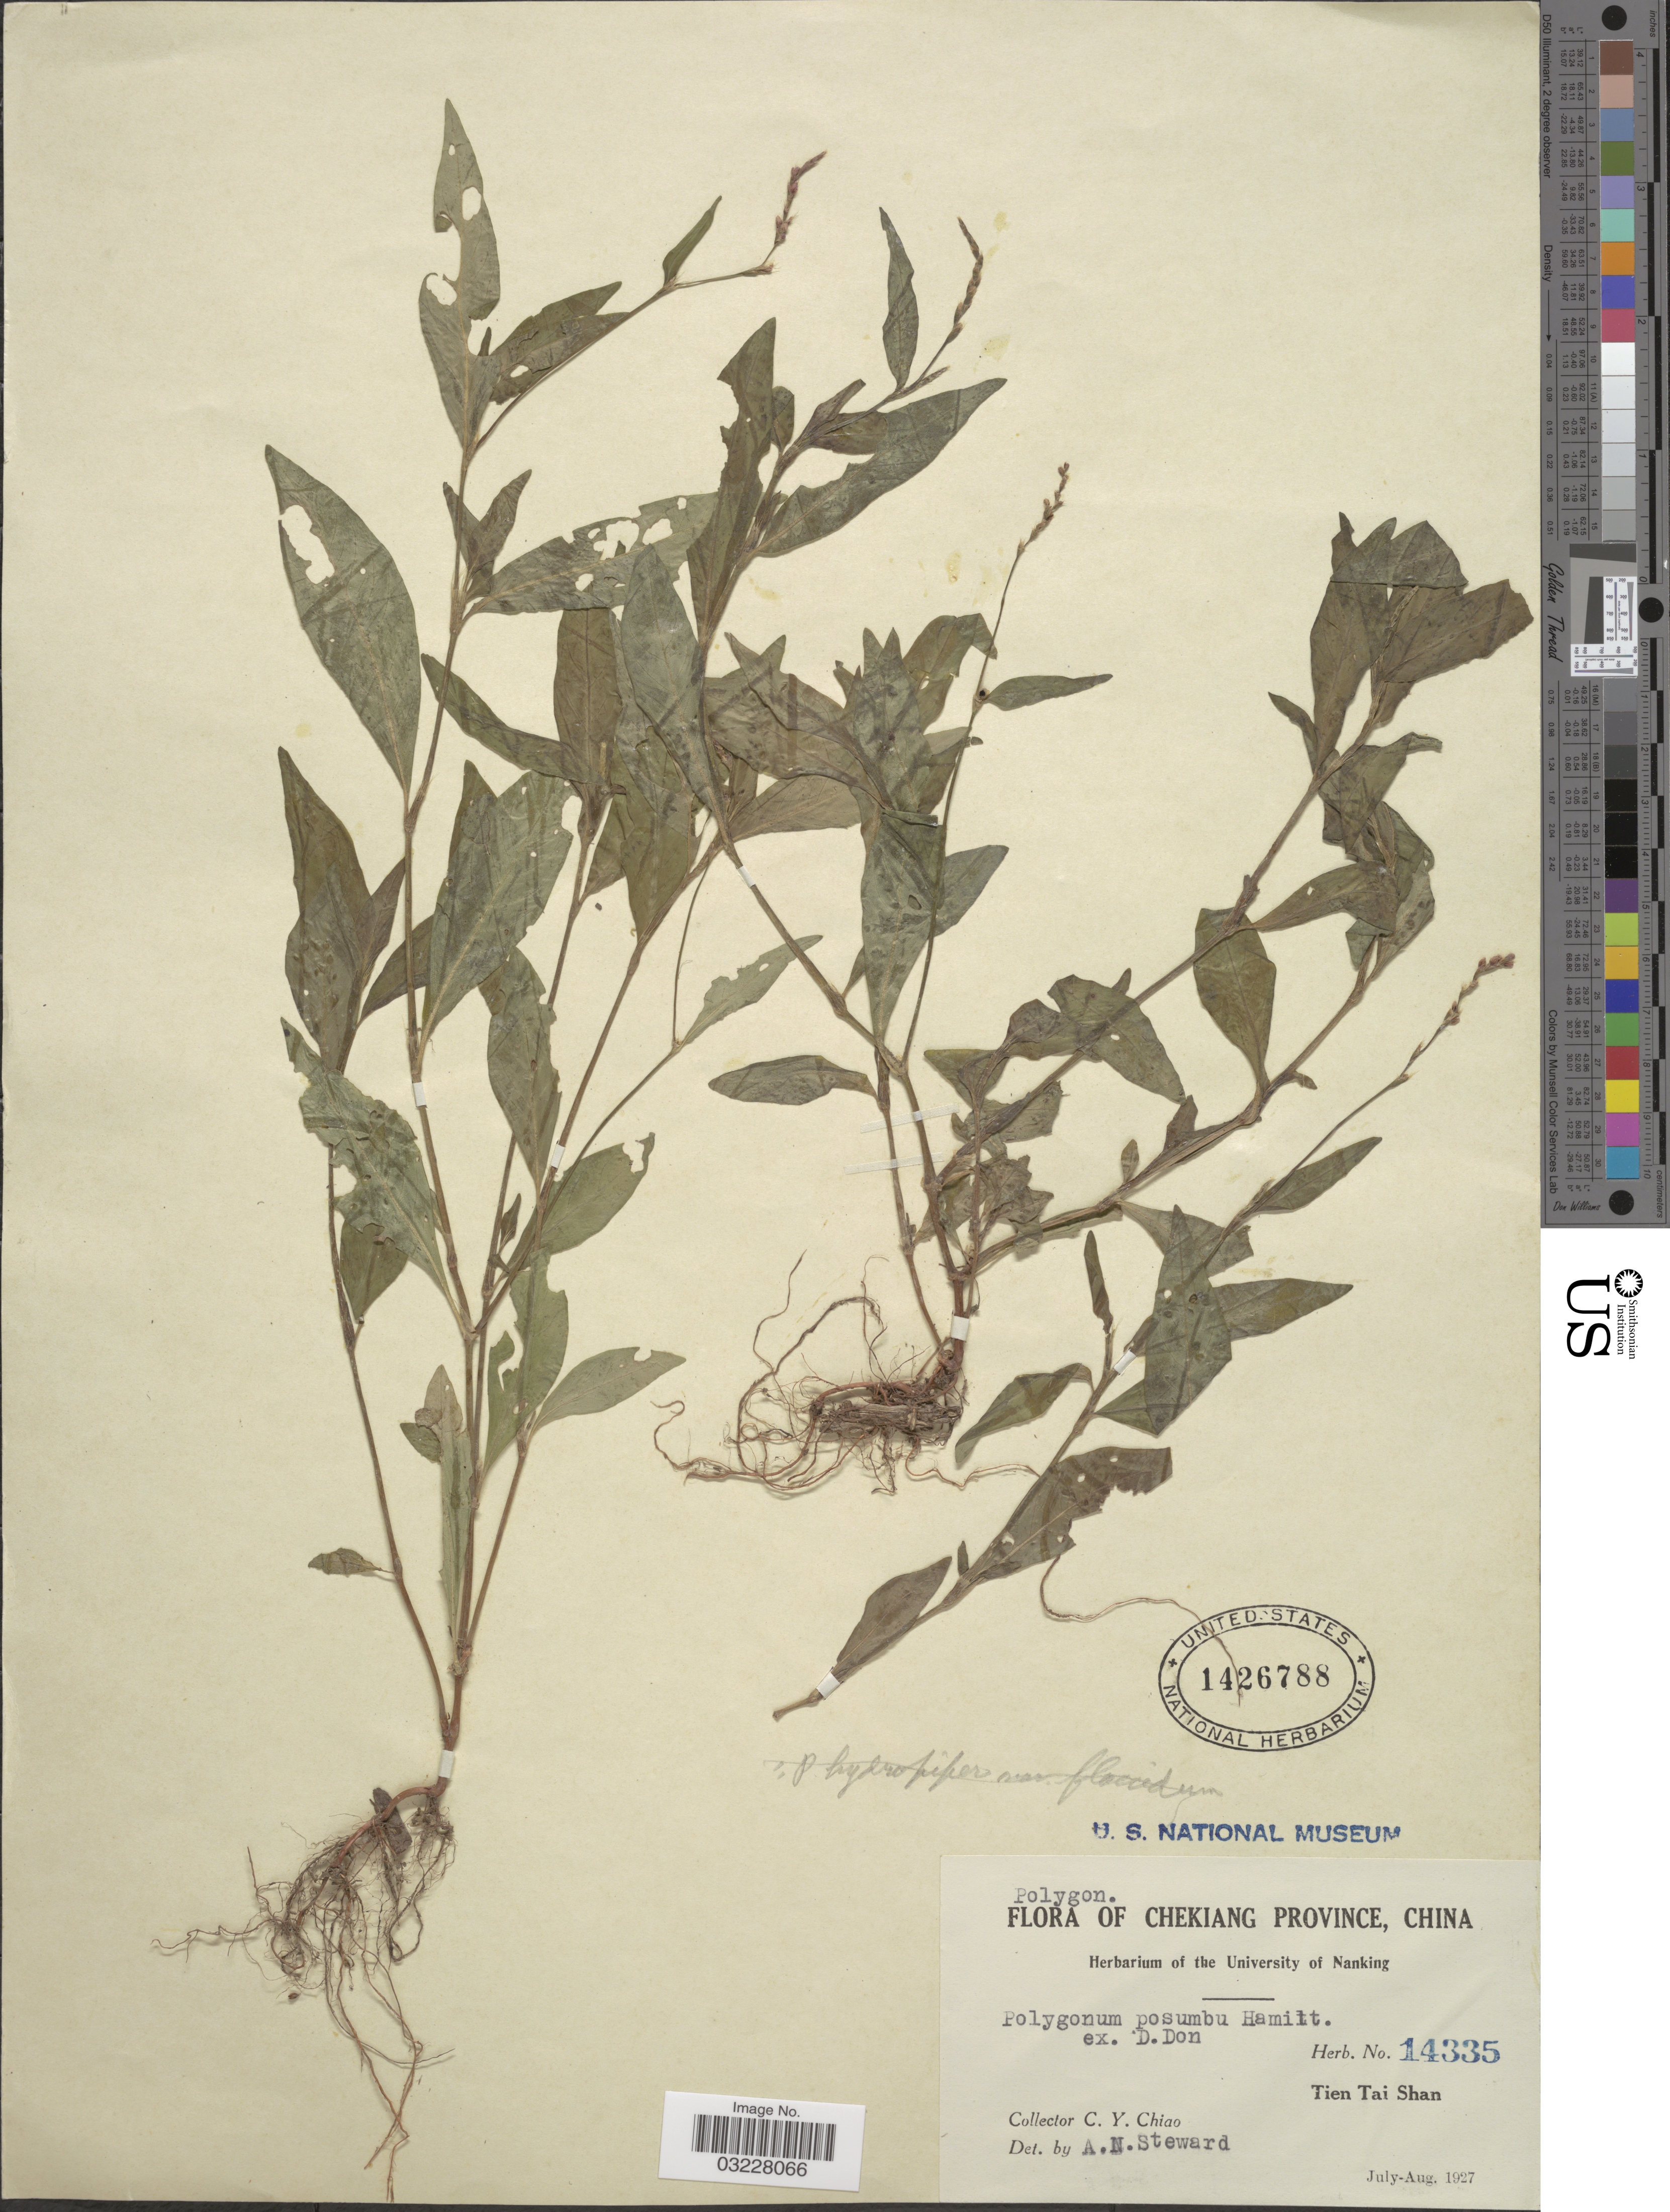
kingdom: Plantae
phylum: Tracheophyta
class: Magnoliopsida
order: Caryophyllales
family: Polygonaceae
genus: Polygonum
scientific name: Polygonum caespitosum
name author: Blume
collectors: C. Y. Chiao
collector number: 14335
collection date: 1927-07/1927-08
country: China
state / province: Zhejiang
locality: Chekiang Province. Tien Tai Shan.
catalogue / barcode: US 1426788